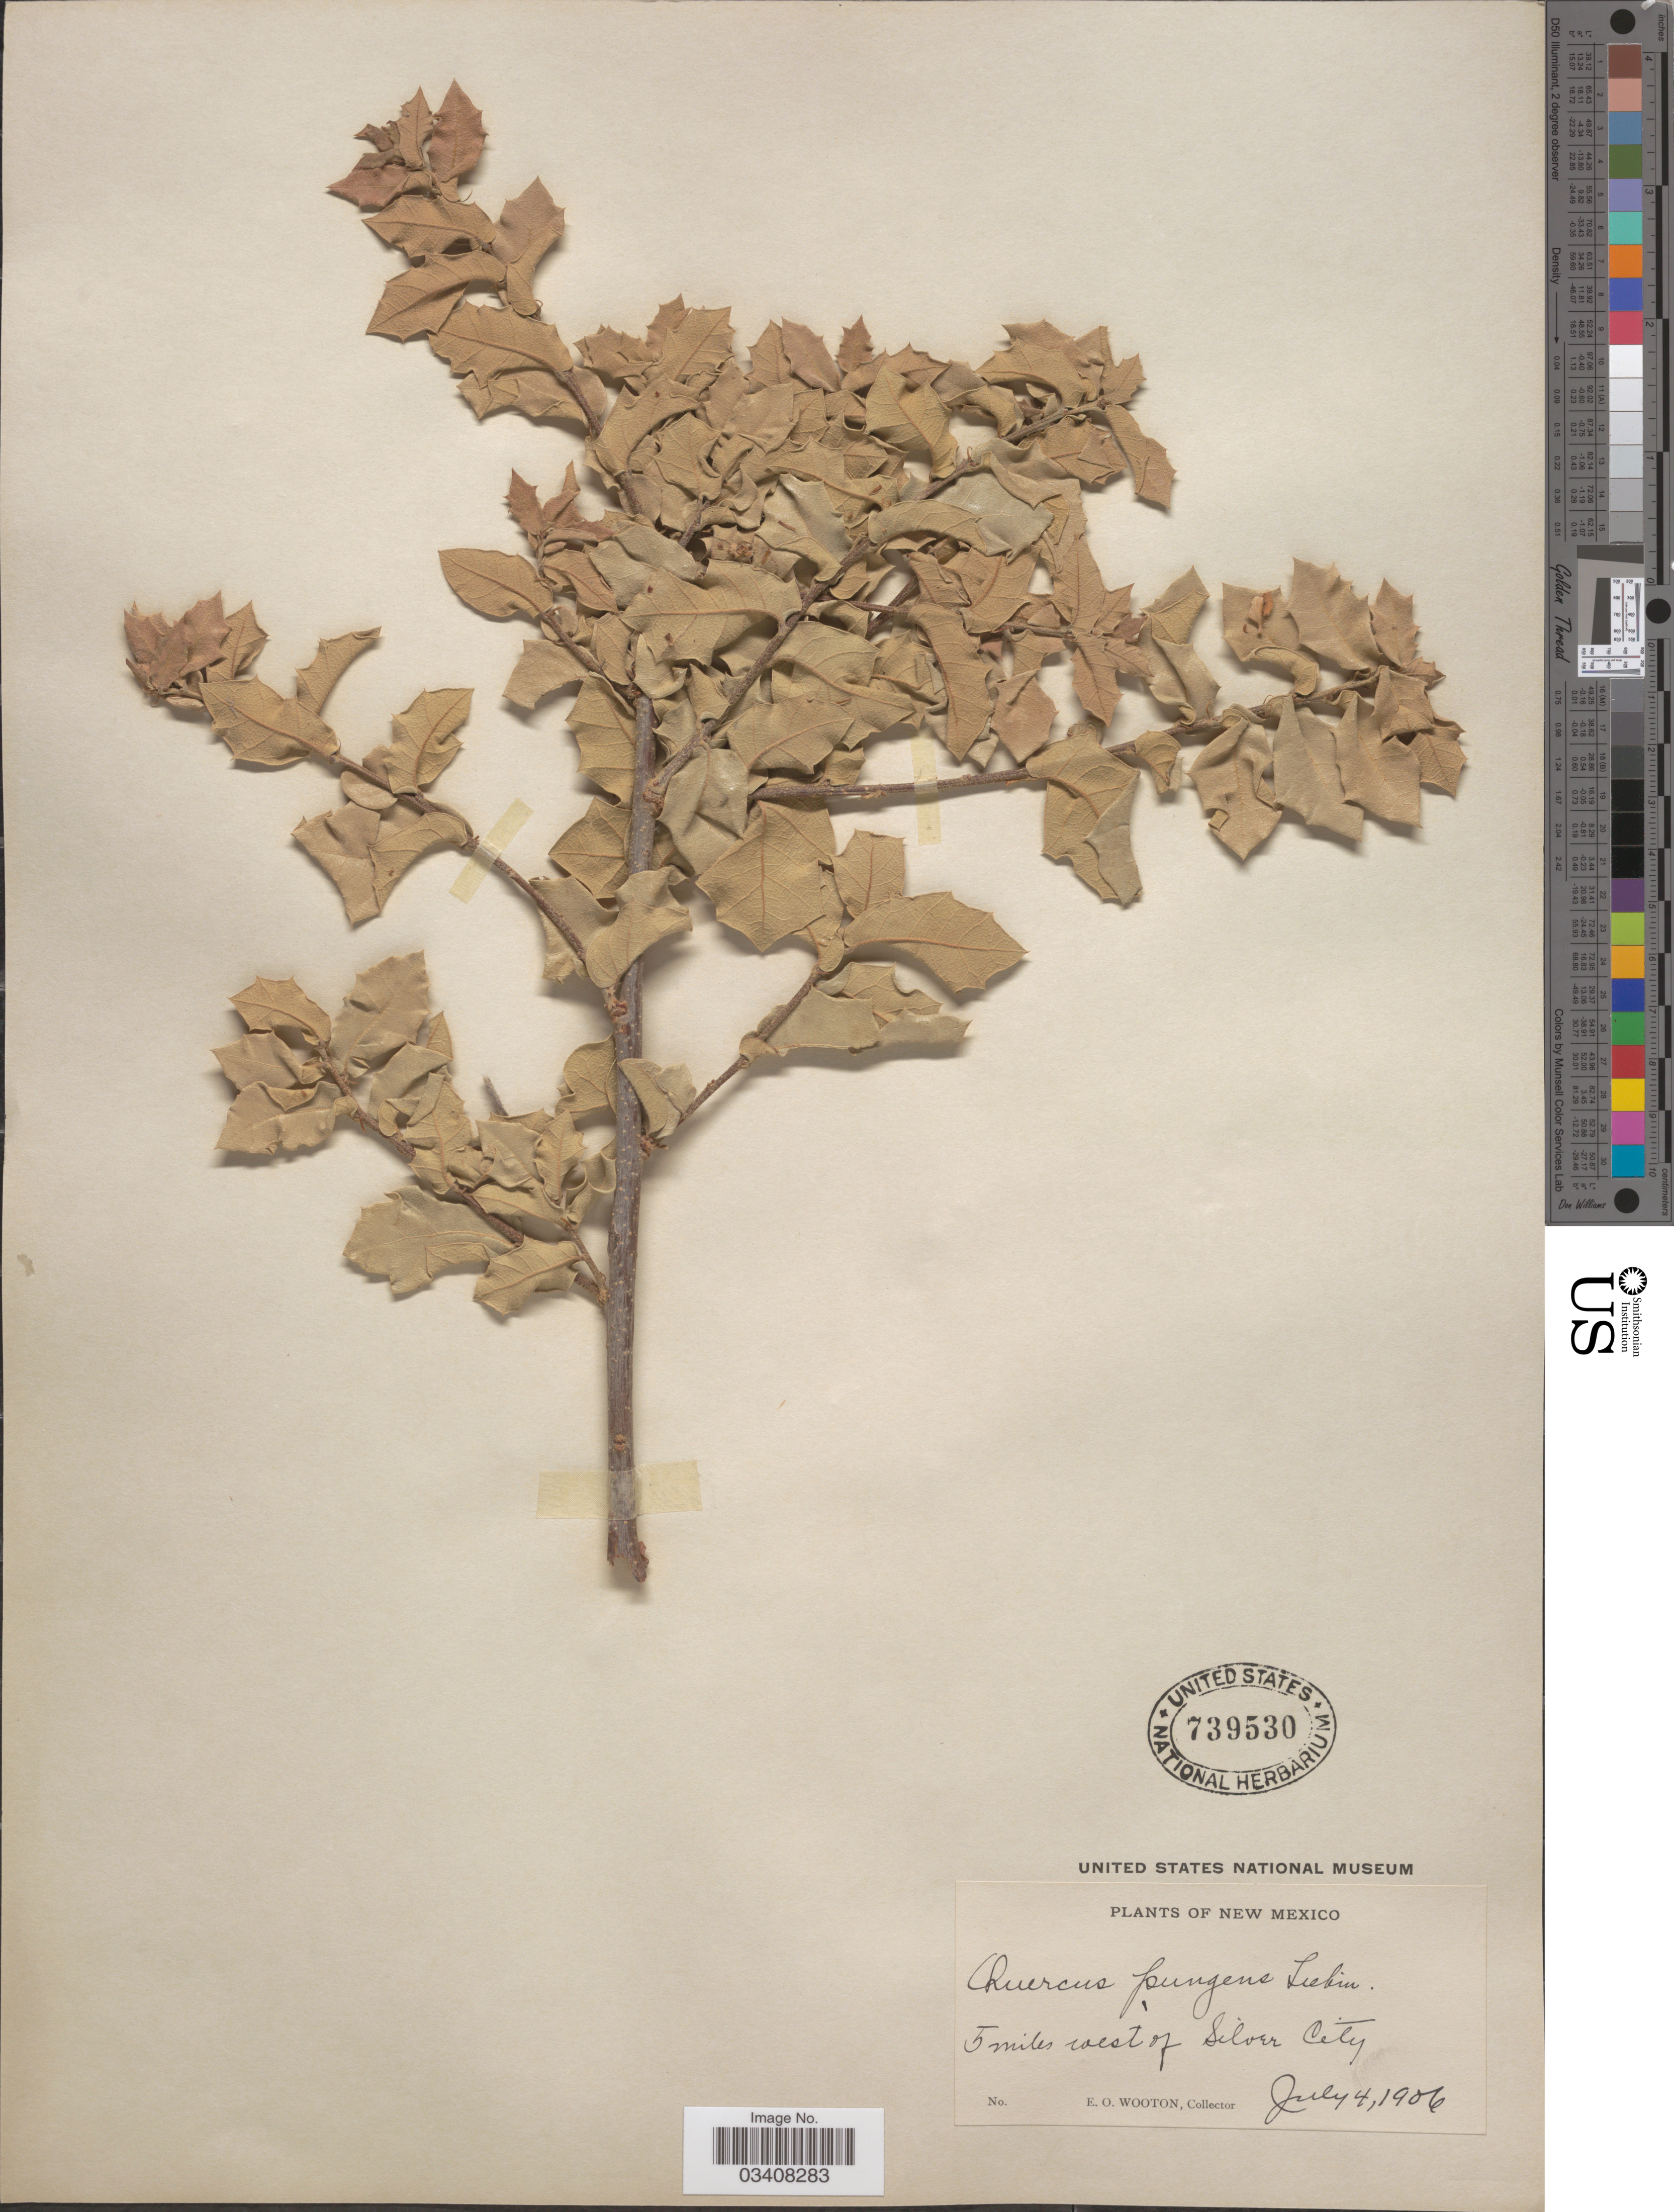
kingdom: Plantae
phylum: Tracheophyta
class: Magnoliopsida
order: Fagales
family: Fagaceae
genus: Quercus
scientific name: Quercus pungens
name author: Liebm.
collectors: E. O. Wooton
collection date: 1906-07-04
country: United States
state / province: New Mexico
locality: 5 miles west of Silver City.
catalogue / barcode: US 739530